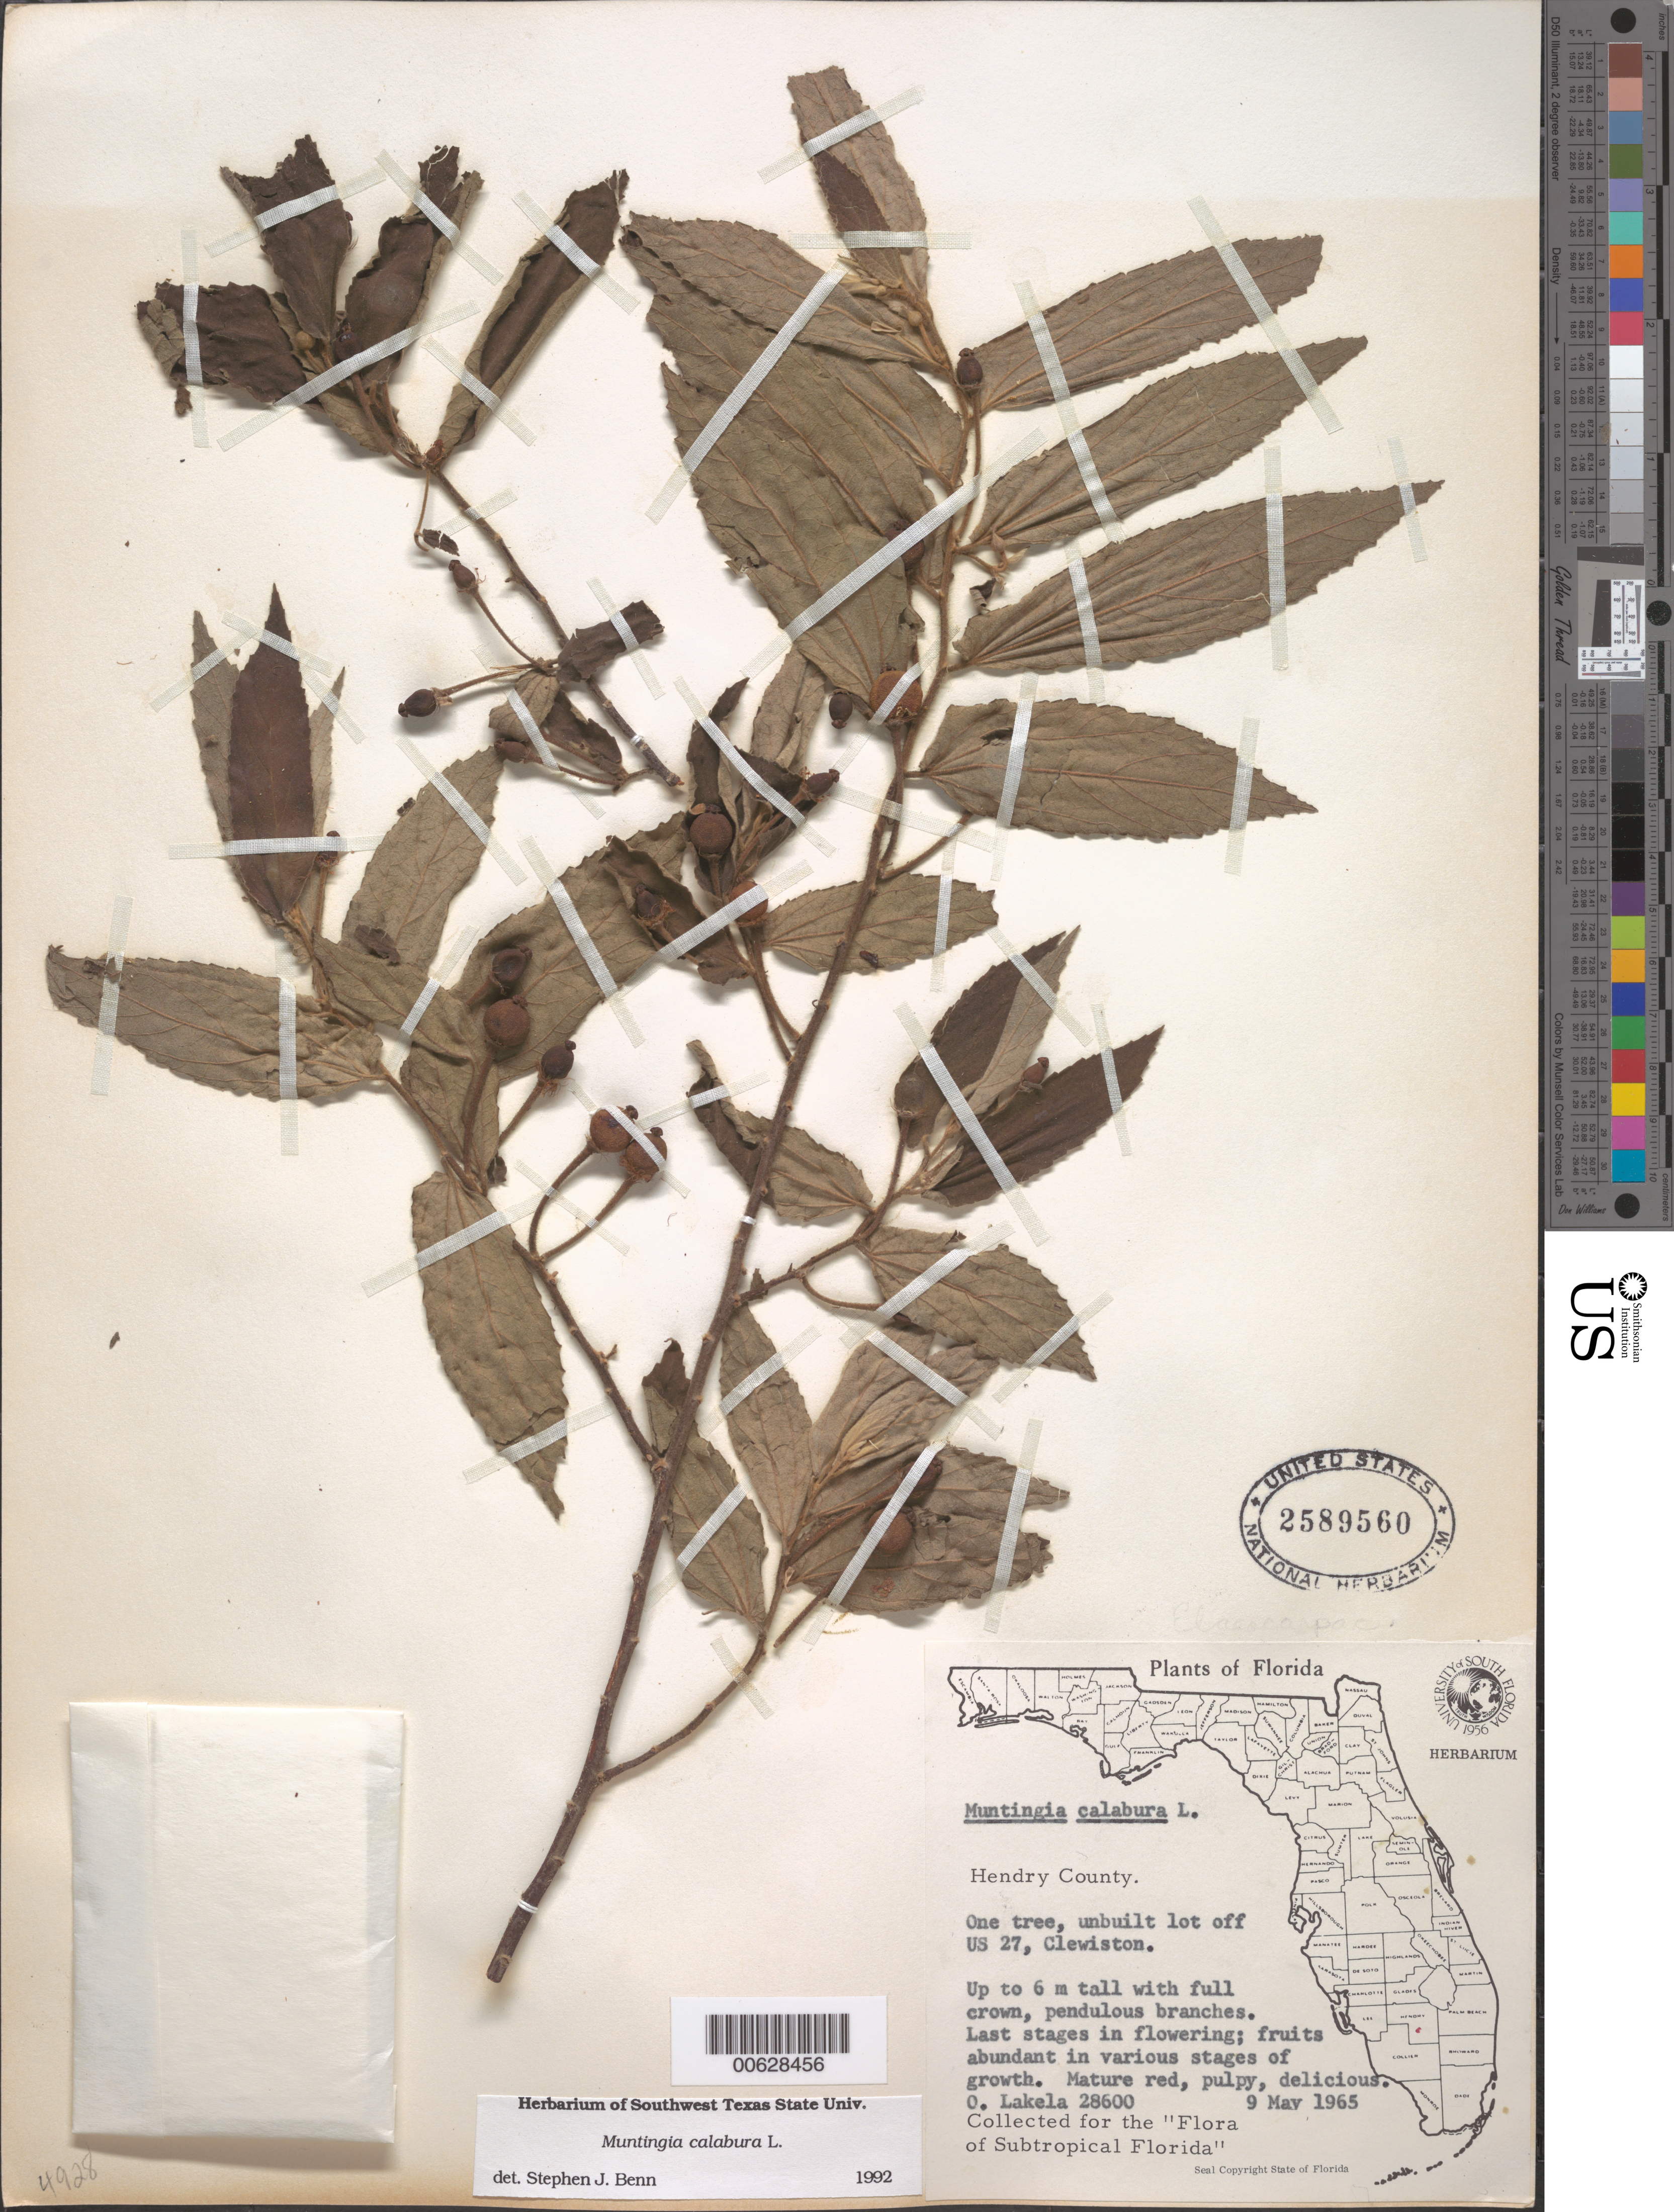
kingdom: Plantae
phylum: Tracheophyta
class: Magnoliopsida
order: Malvales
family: Muntingiaceae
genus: Muntingia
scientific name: Muntingia calabura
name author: L.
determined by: Benn, S. J.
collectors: O. K. Lakela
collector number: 28600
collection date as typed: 09 May 1965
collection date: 1965-05-09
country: United States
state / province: Florida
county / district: Hendry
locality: One tree, unbuilt lot off US 27, Clewiston.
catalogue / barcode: US 2589560